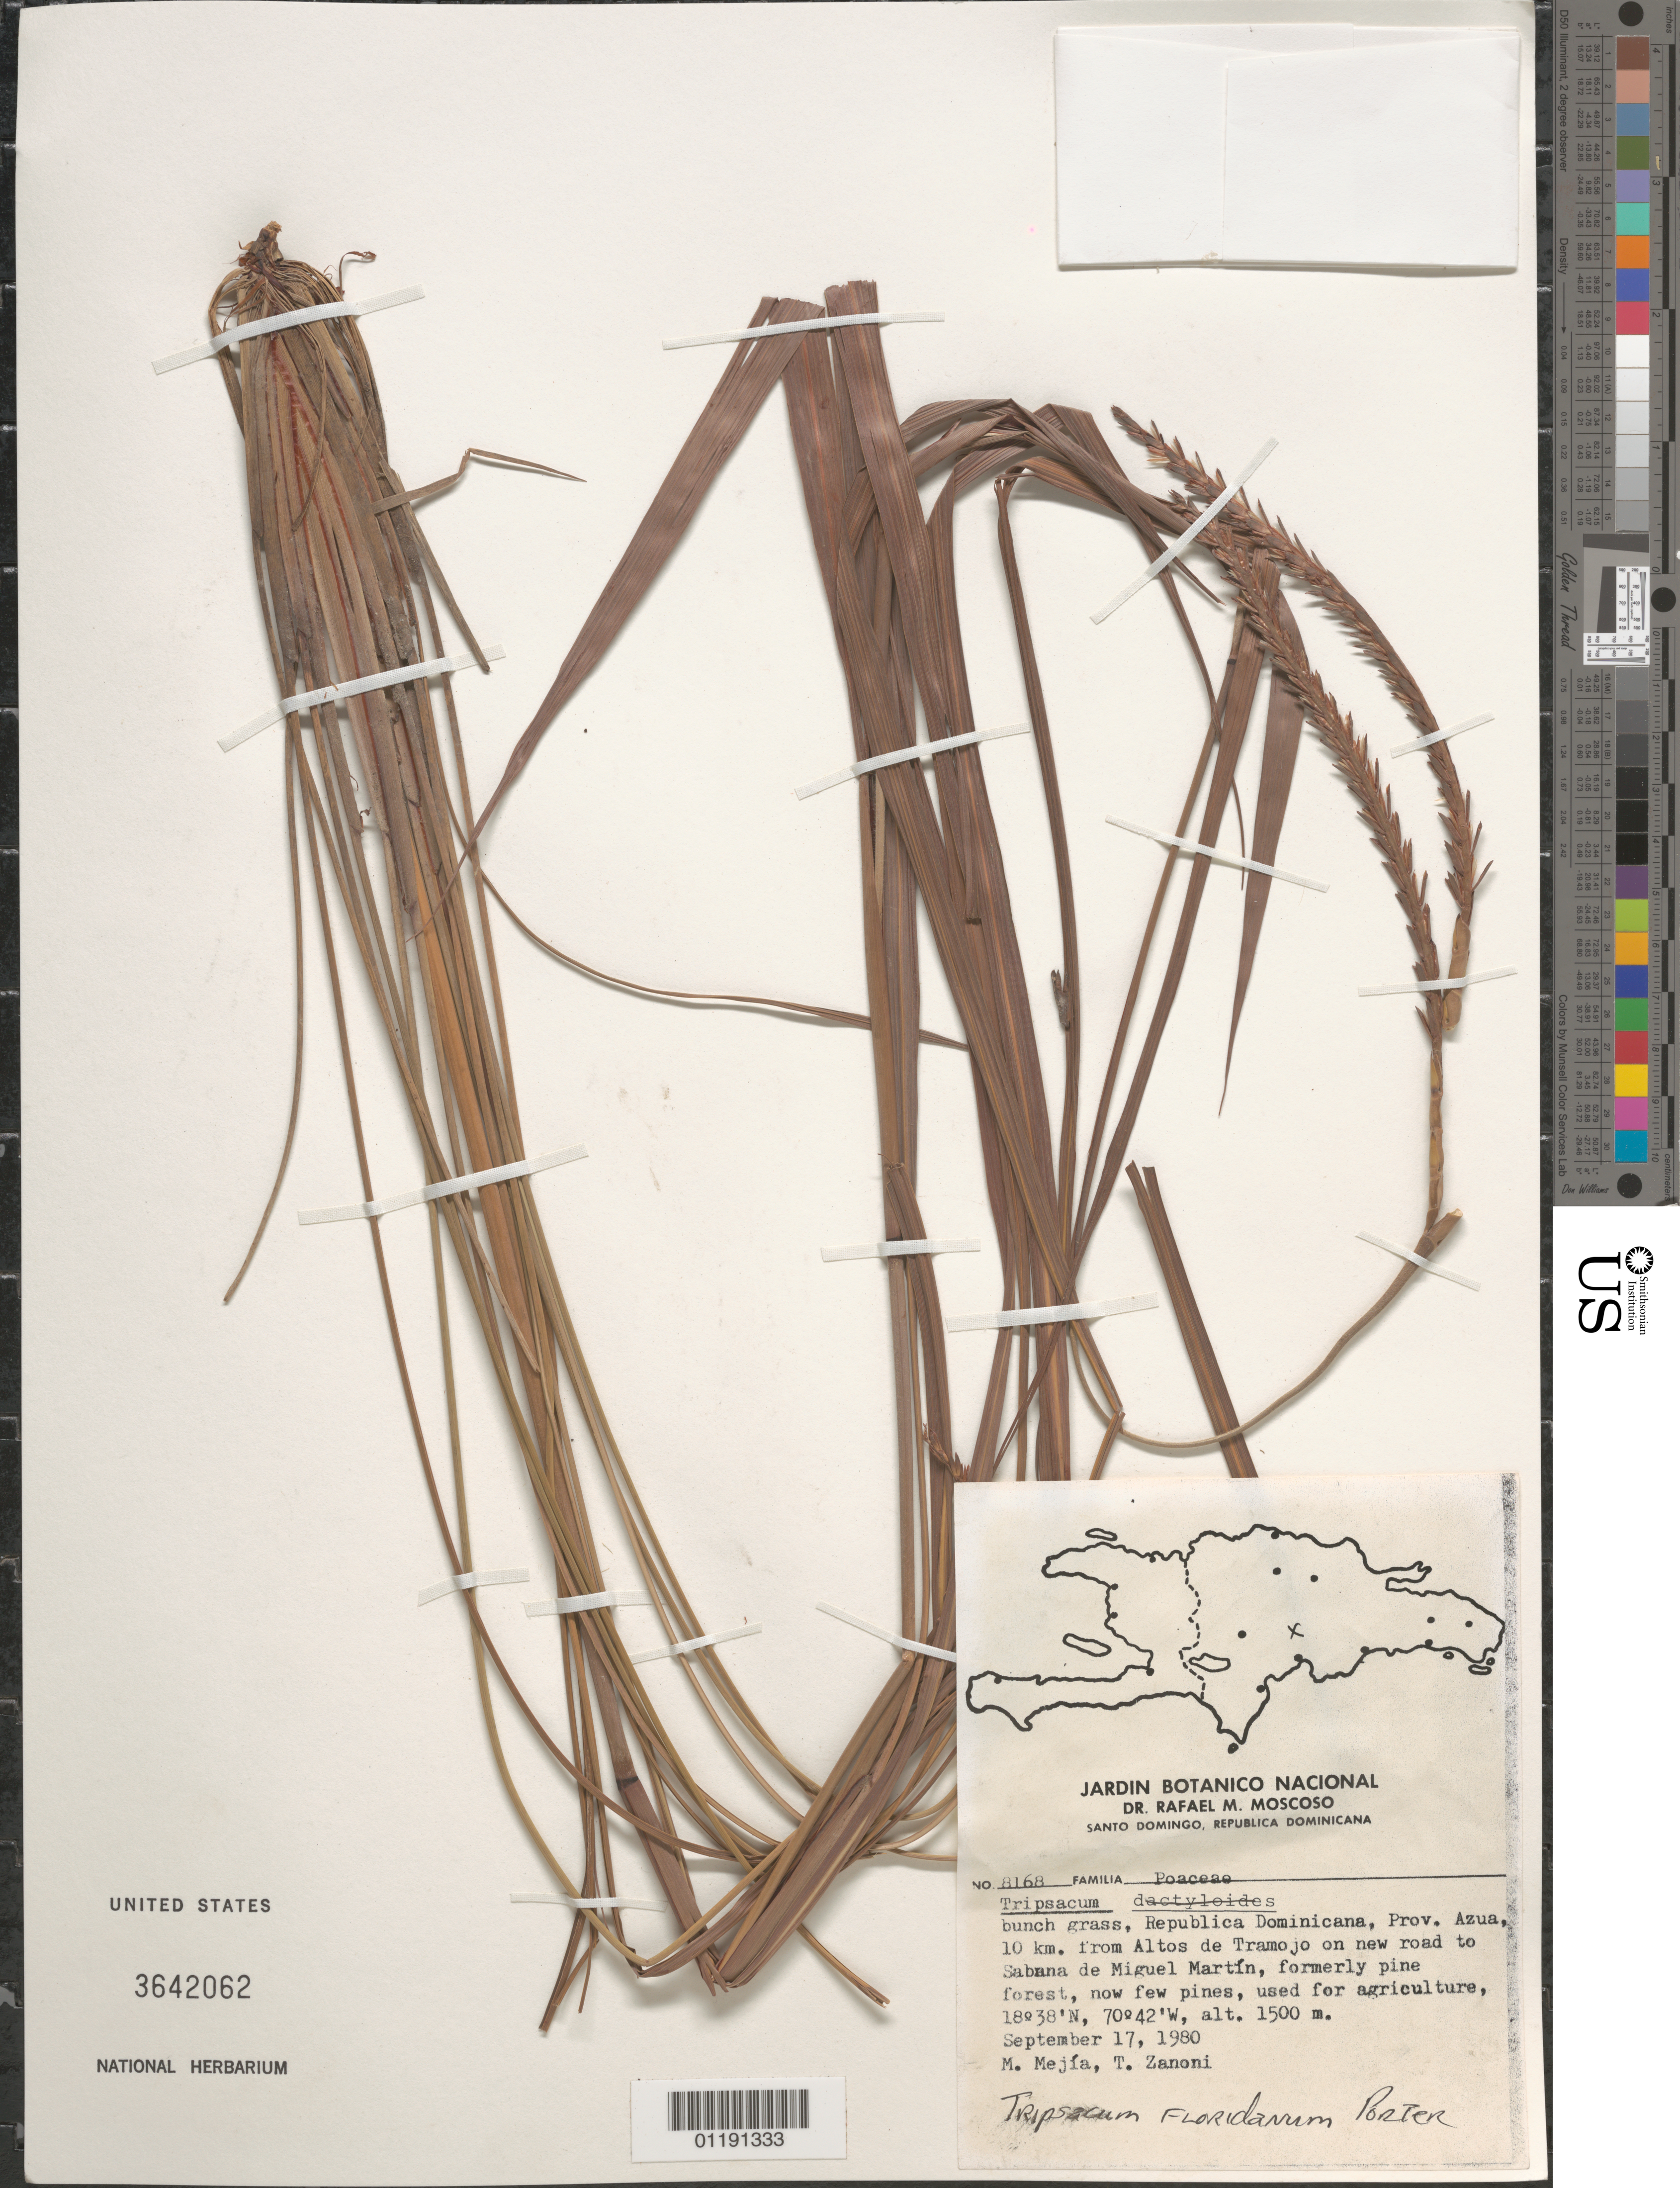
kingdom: Plantae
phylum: Tracheophyta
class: Liliopsida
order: Poales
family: Poaceae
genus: Tripsacum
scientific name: Tripsacum dactyloides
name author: (L.) L.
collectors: M. Mejia & T. A. Zanoni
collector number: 8168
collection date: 1980-09-17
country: Dominican Republic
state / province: Azua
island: Hispaniola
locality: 10 km. from Altos de Tramojo on new road to Sabana de Miguel Martín.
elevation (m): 1500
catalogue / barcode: US 3642062